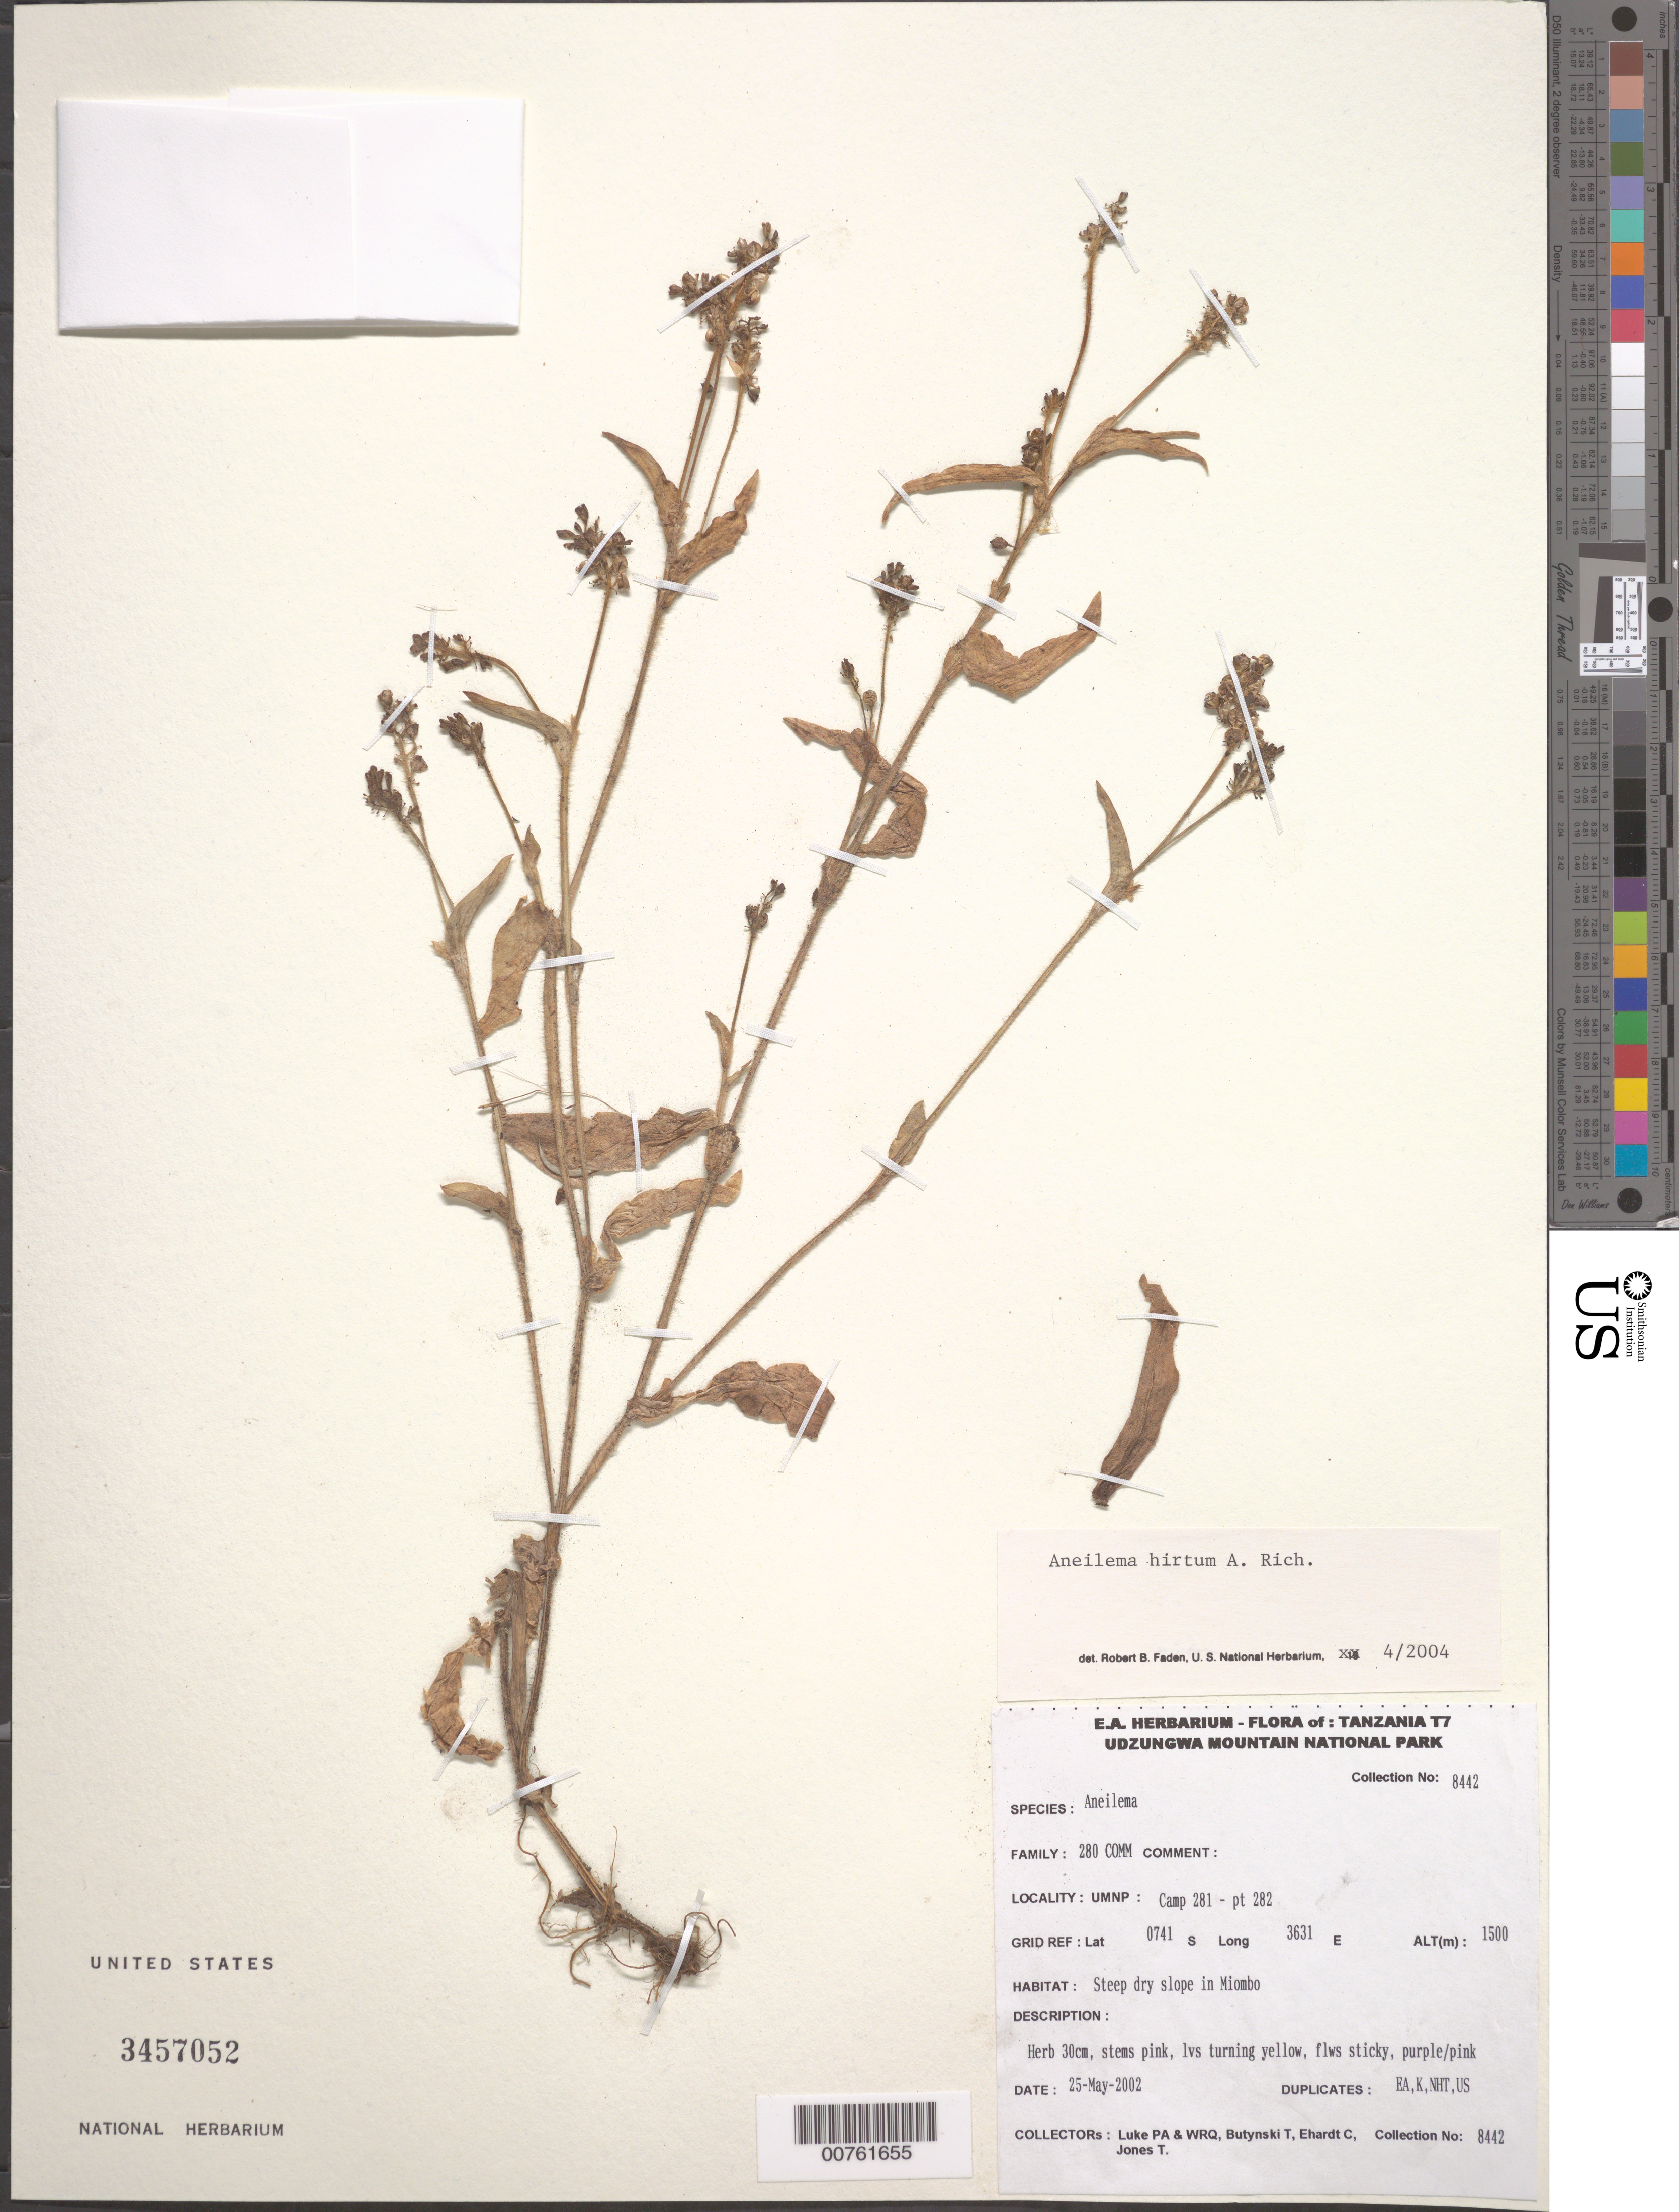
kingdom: Plantae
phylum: Tracheophyta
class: Liliopsida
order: Commelinales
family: Commelinaceae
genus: Aneilema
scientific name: Aneilema hirtum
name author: A. Rich.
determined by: Faden, Robert B., (US), Smithsonian Institution - National Museum of Natural History (UNITED STATES)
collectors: P. Luke, Q. Luke, T. Butynski, C. Ehardt & T. Jones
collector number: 8442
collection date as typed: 25 May 2002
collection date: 2002-05-25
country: Tanzania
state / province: Iringa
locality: Udzungwa Mountain National Park; Camp 281 - pt 282.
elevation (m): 1500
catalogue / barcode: US 3457052